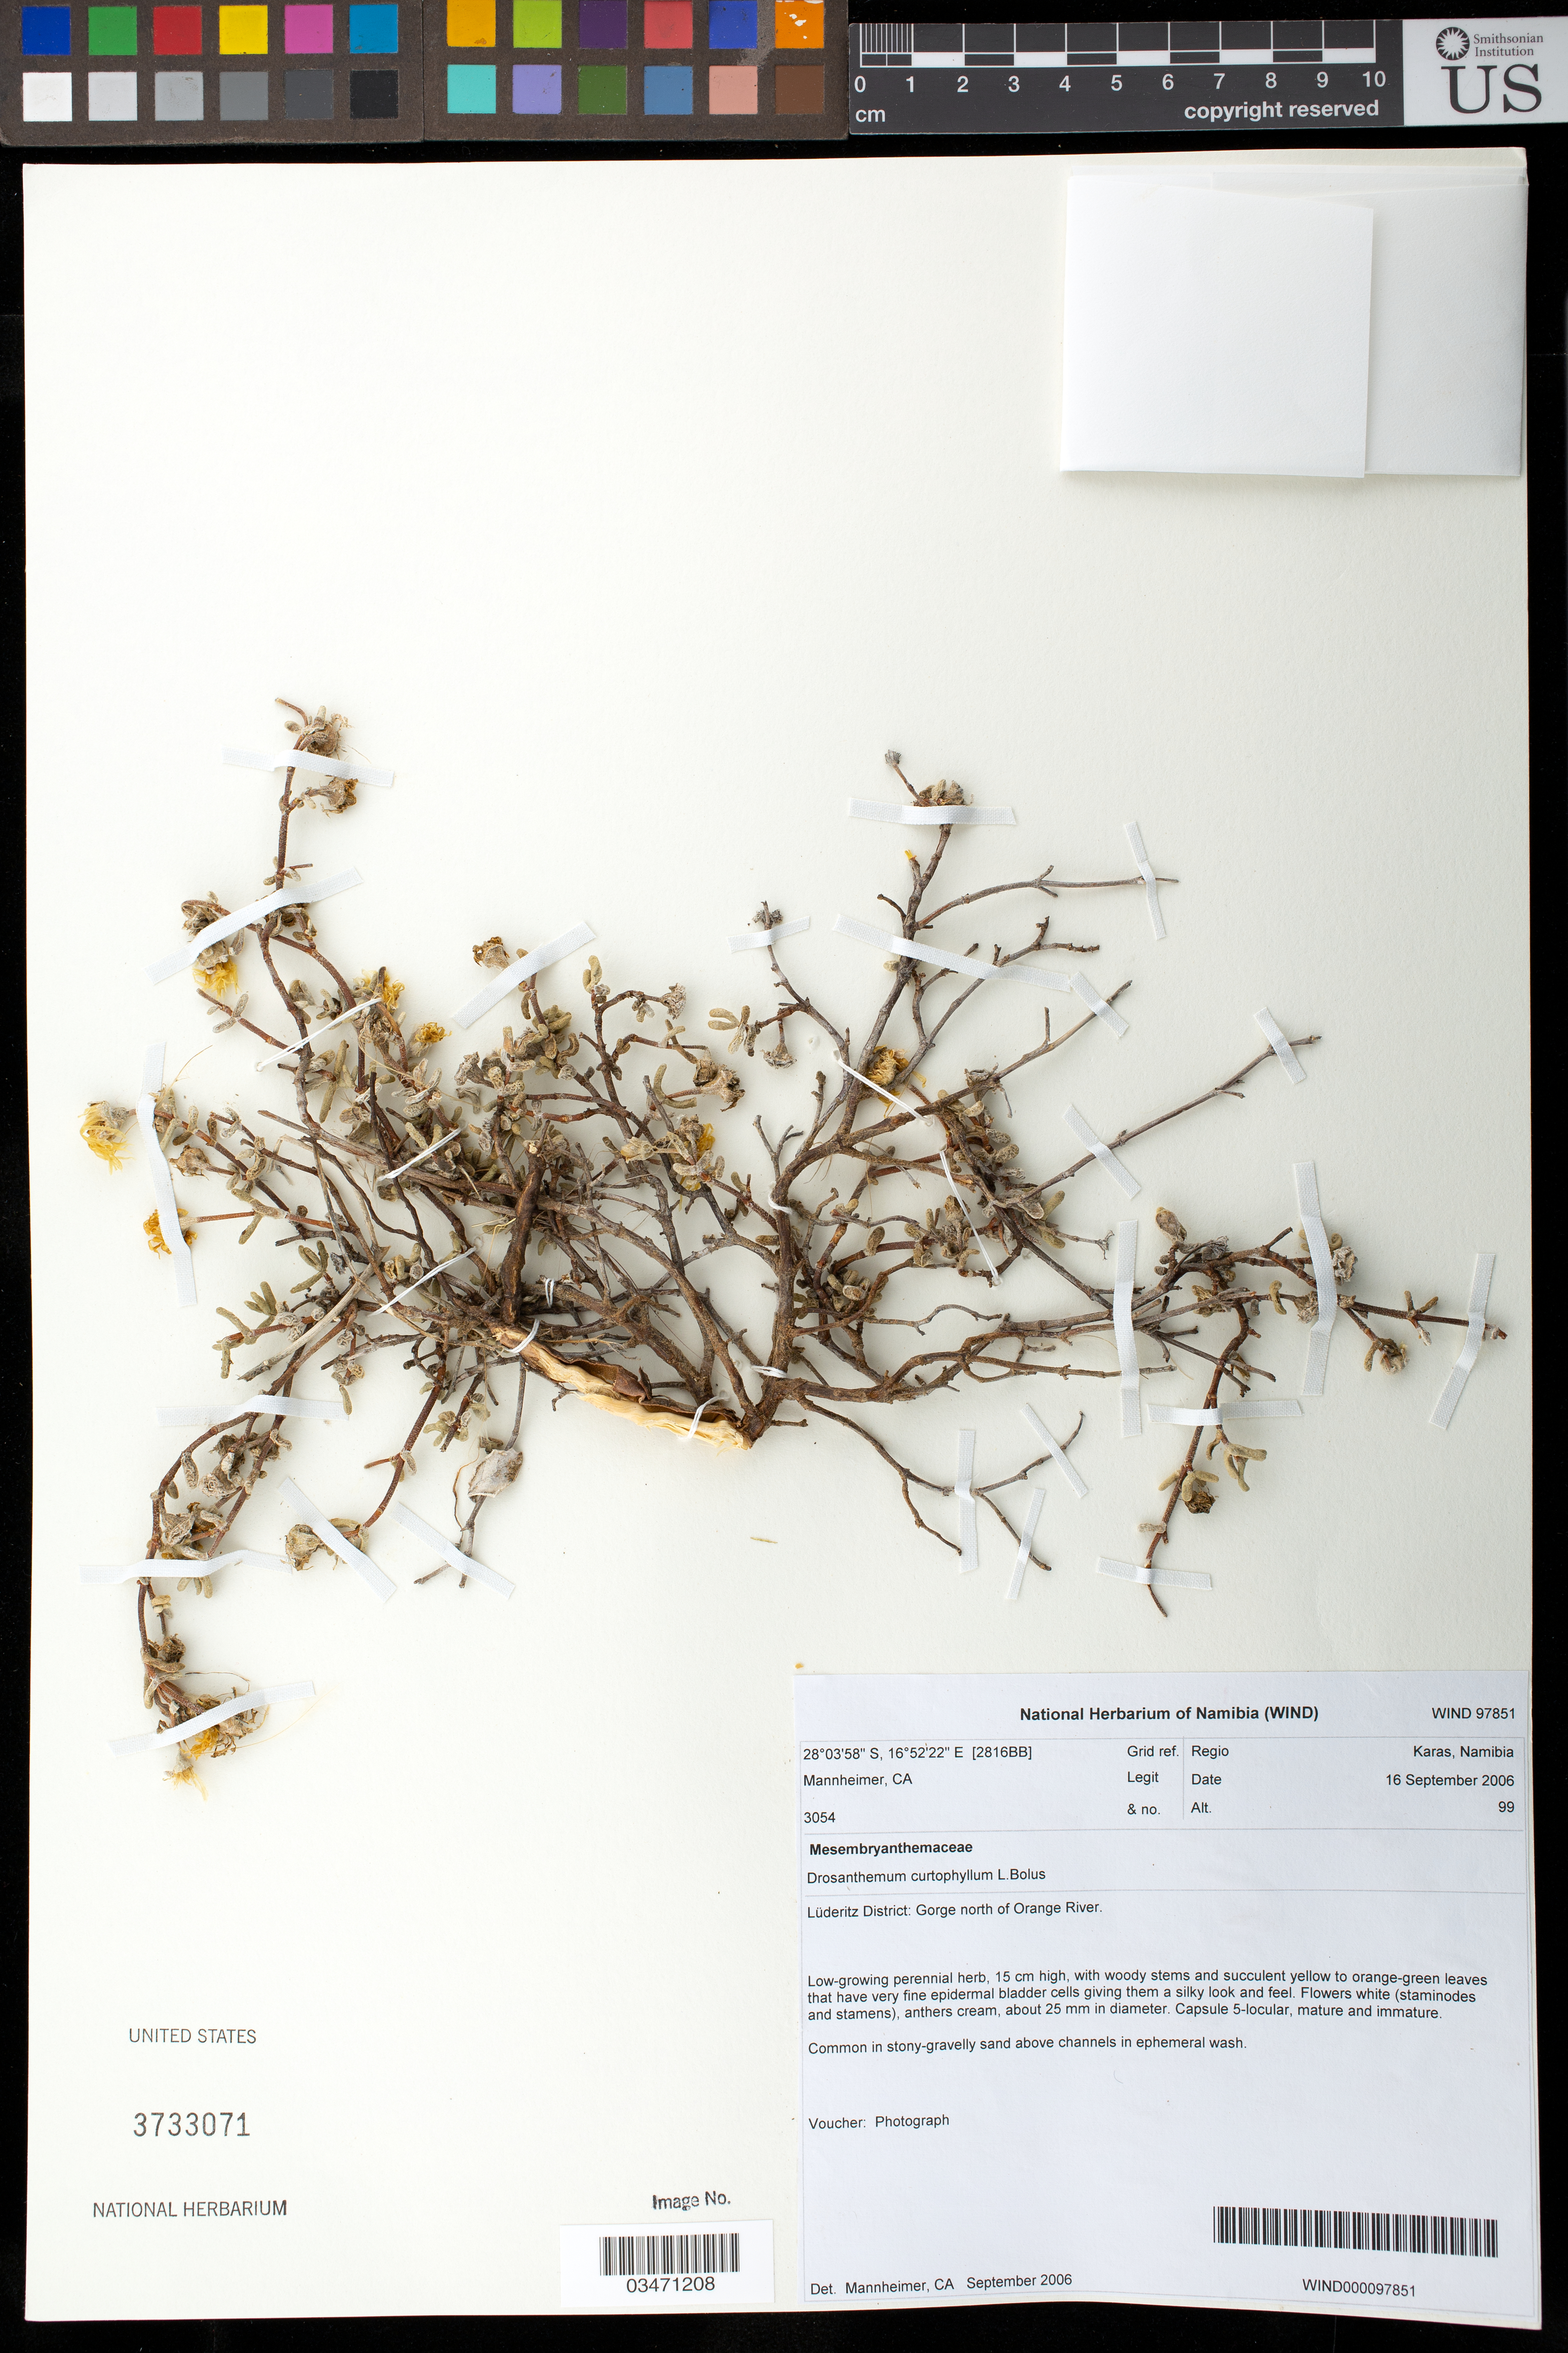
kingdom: Plantae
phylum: Tracheophyta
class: Magnoliopsida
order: Caryophyllales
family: Aizoaceae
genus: Drosanthemum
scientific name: Drosanthemum curtophyllum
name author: L. Bolus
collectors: C. A. Mannheimer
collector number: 3054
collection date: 2006-09-16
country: Namibia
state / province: Karas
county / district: Luderitz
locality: Gorge north of Orange River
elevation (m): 99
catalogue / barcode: US 3733071